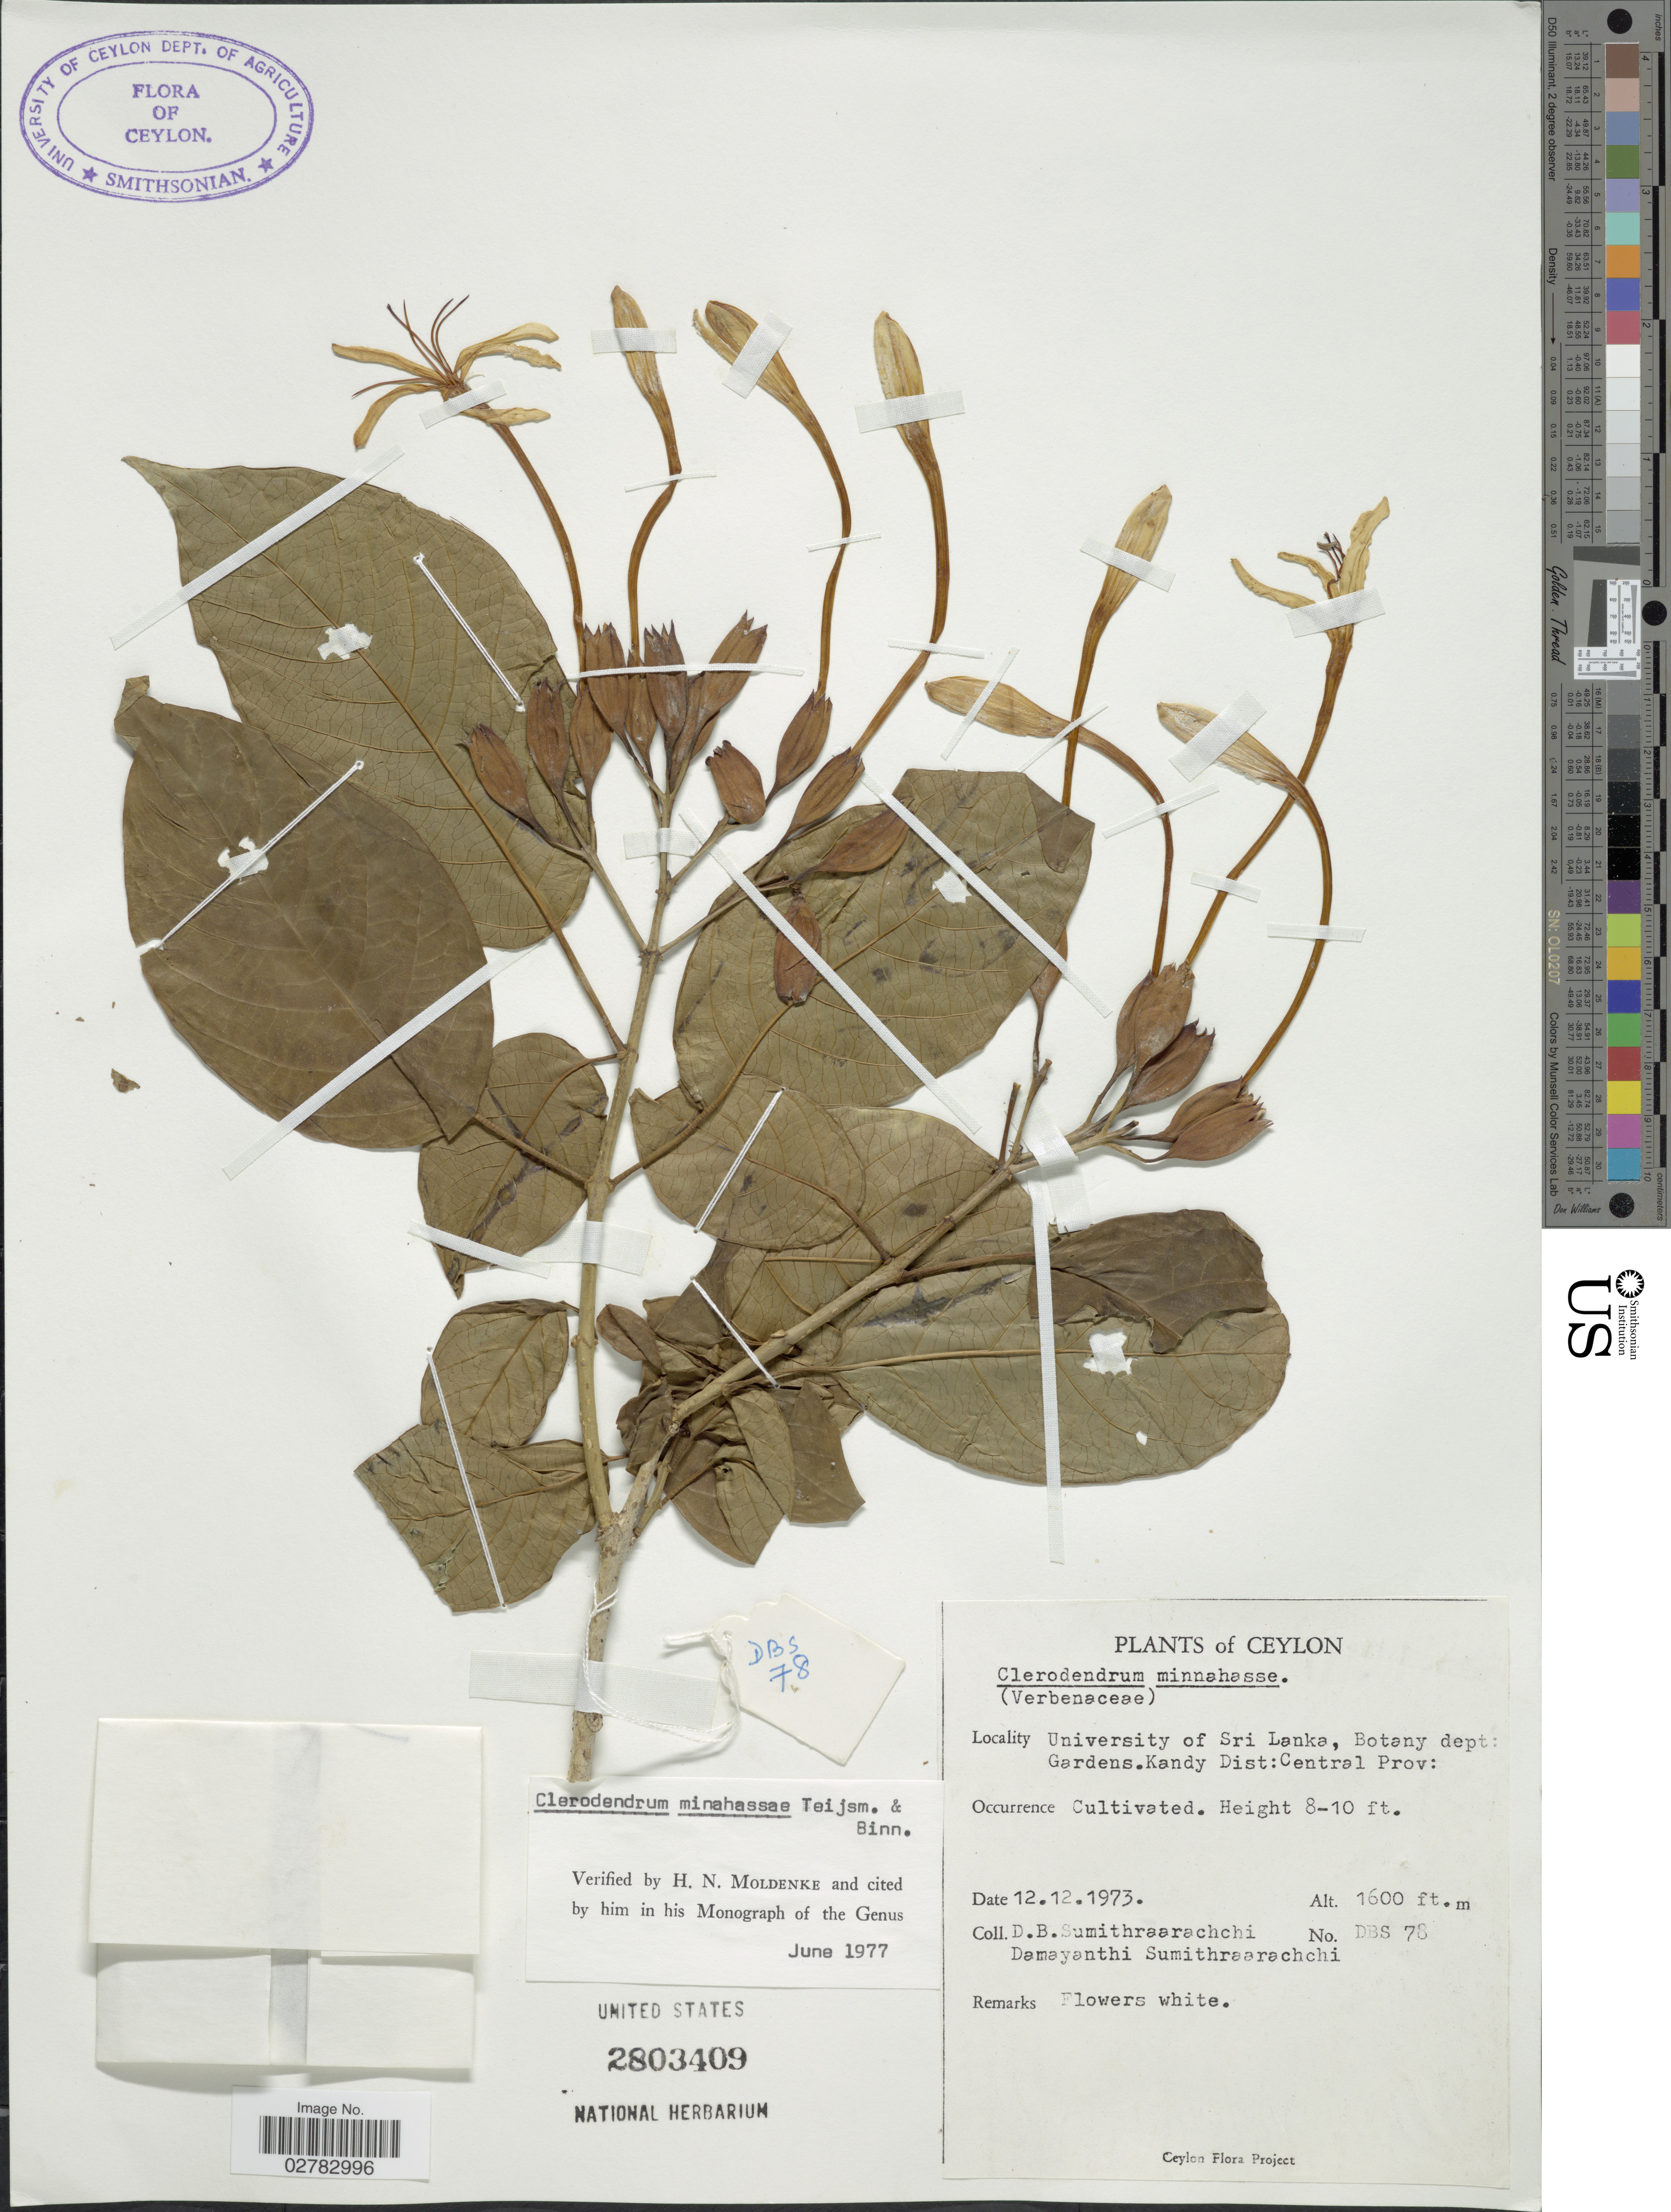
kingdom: Plantae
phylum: Tracheophyta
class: Magnoliopsida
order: Lamiales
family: Lamiaceae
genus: Clerodendrum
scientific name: Clerodendrum minahassae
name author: Teijsm. & Binn.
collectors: D. B. Sumithraarachchi & D. Sumithraarachchi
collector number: DBS78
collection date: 1973-12-12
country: Sri Lanka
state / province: Central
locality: Ceylon. University of Sri Lanka, Botany dept: Gardens. Kandy Dist.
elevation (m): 488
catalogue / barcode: US 2803409